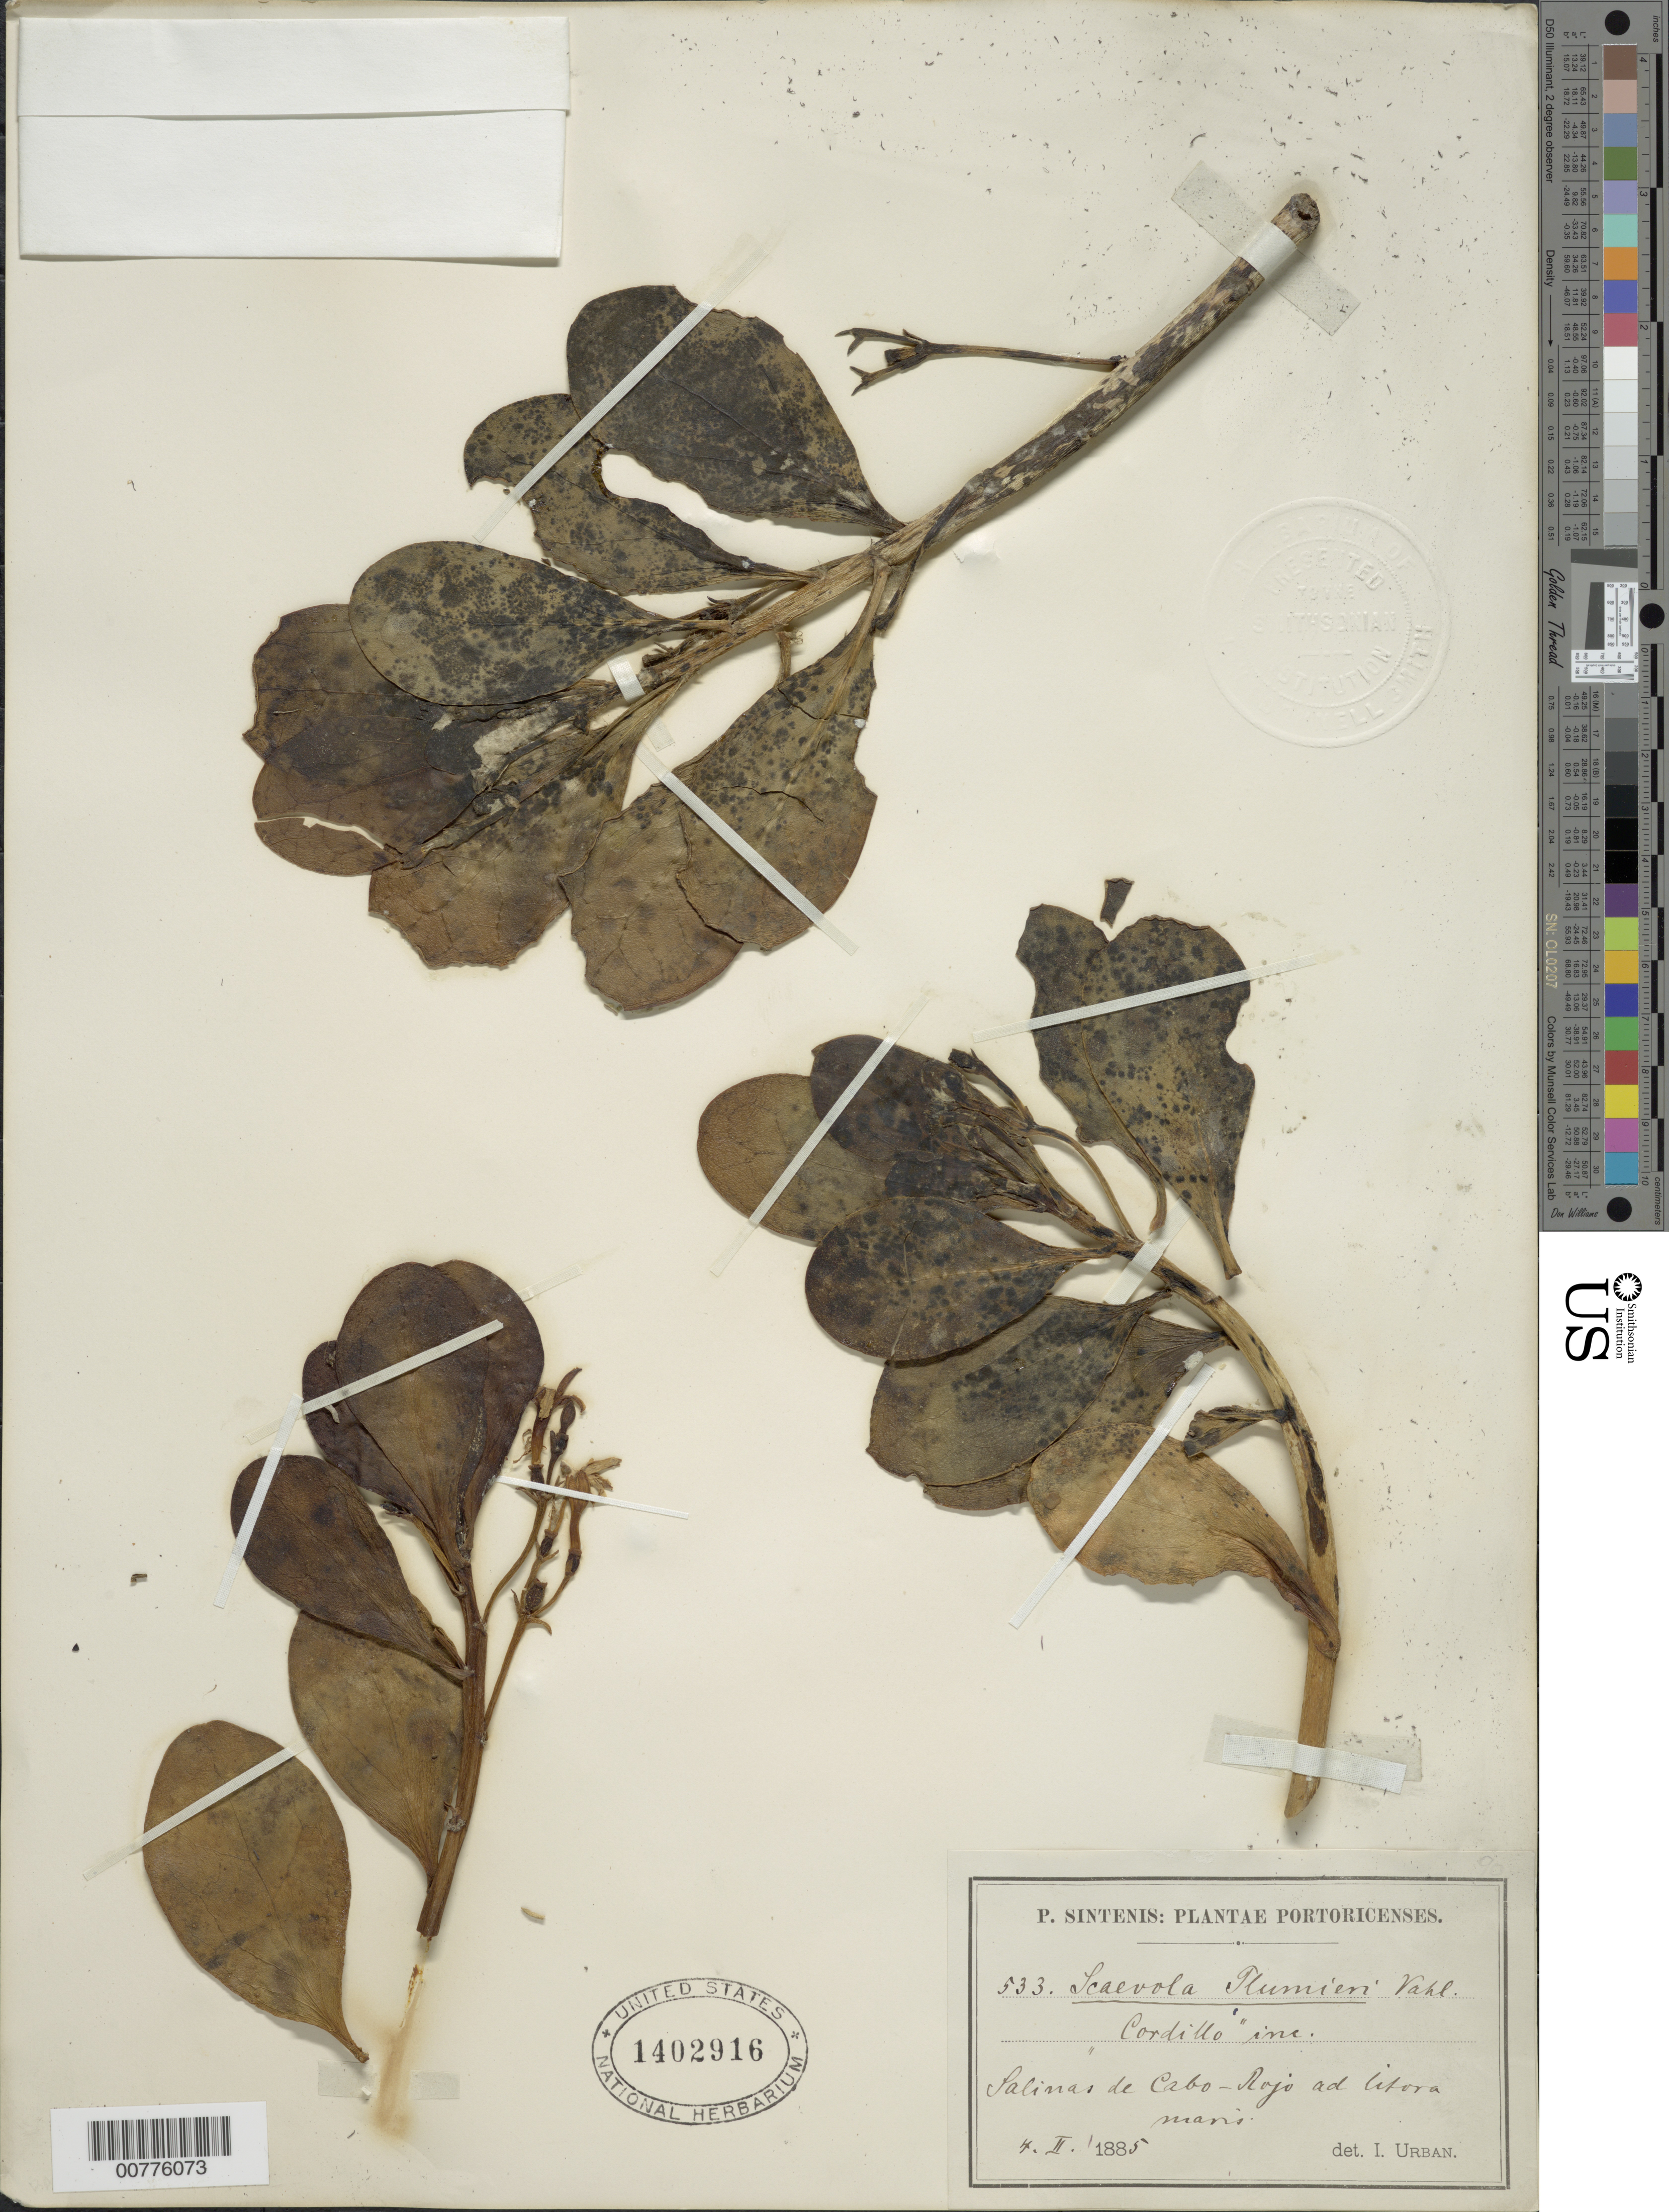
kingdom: Plantae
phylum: Tracheophyta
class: Magnoliopsida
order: Asterales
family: Goodeniaceae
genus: Scaevola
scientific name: Scaevola plumieri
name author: (L.) Vahl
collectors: P. Sintenis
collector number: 533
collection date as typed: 04 Feb 1885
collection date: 1885-02-04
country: Puerto Rico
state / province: Cabo Rojo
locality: Salinas de Cabo Rojo ad litora maris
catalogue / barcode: US 1402916